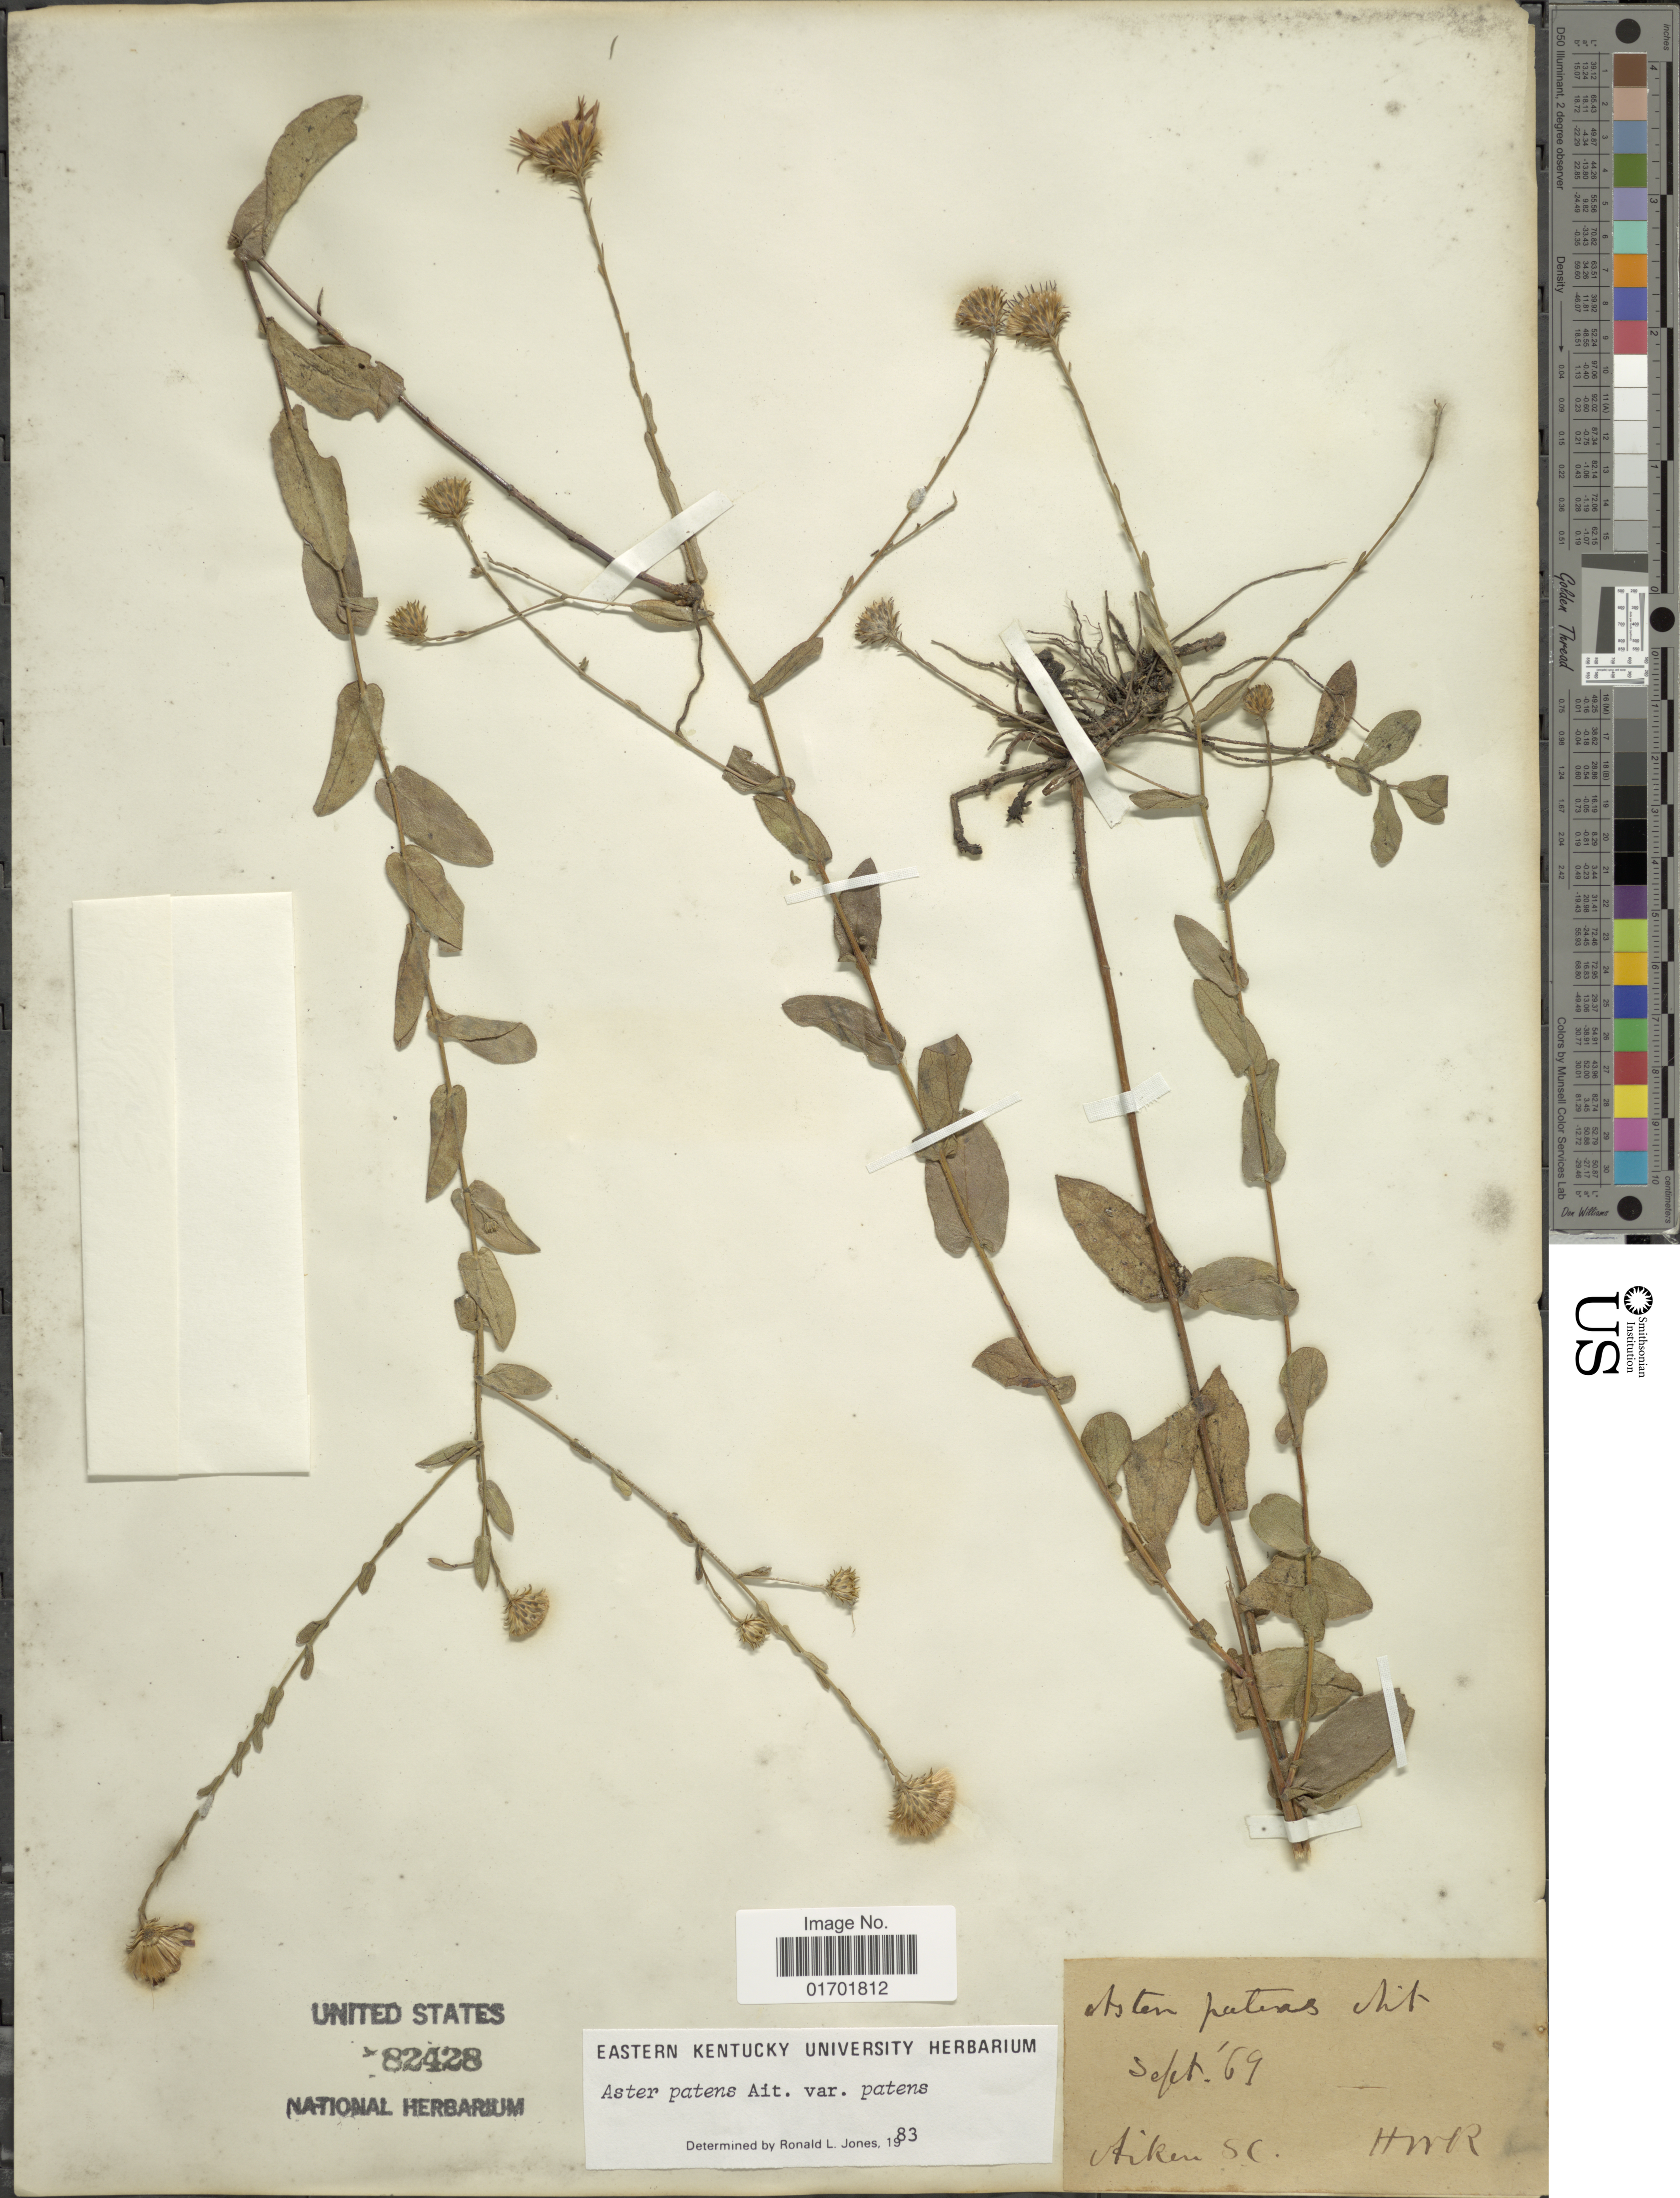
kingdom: Plantae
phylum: Tracheophyta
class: Magnoliopsida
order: Asterales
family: Asteraceae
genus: Symphyotrichum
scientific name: Symphyotrichum patens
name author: (Aiton) G.L. Nesom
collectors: H. W. R.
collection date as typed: Transcribed d/m/y: /9/69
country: United States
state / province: South Carolina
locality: Aiken.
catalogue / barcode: US 82428